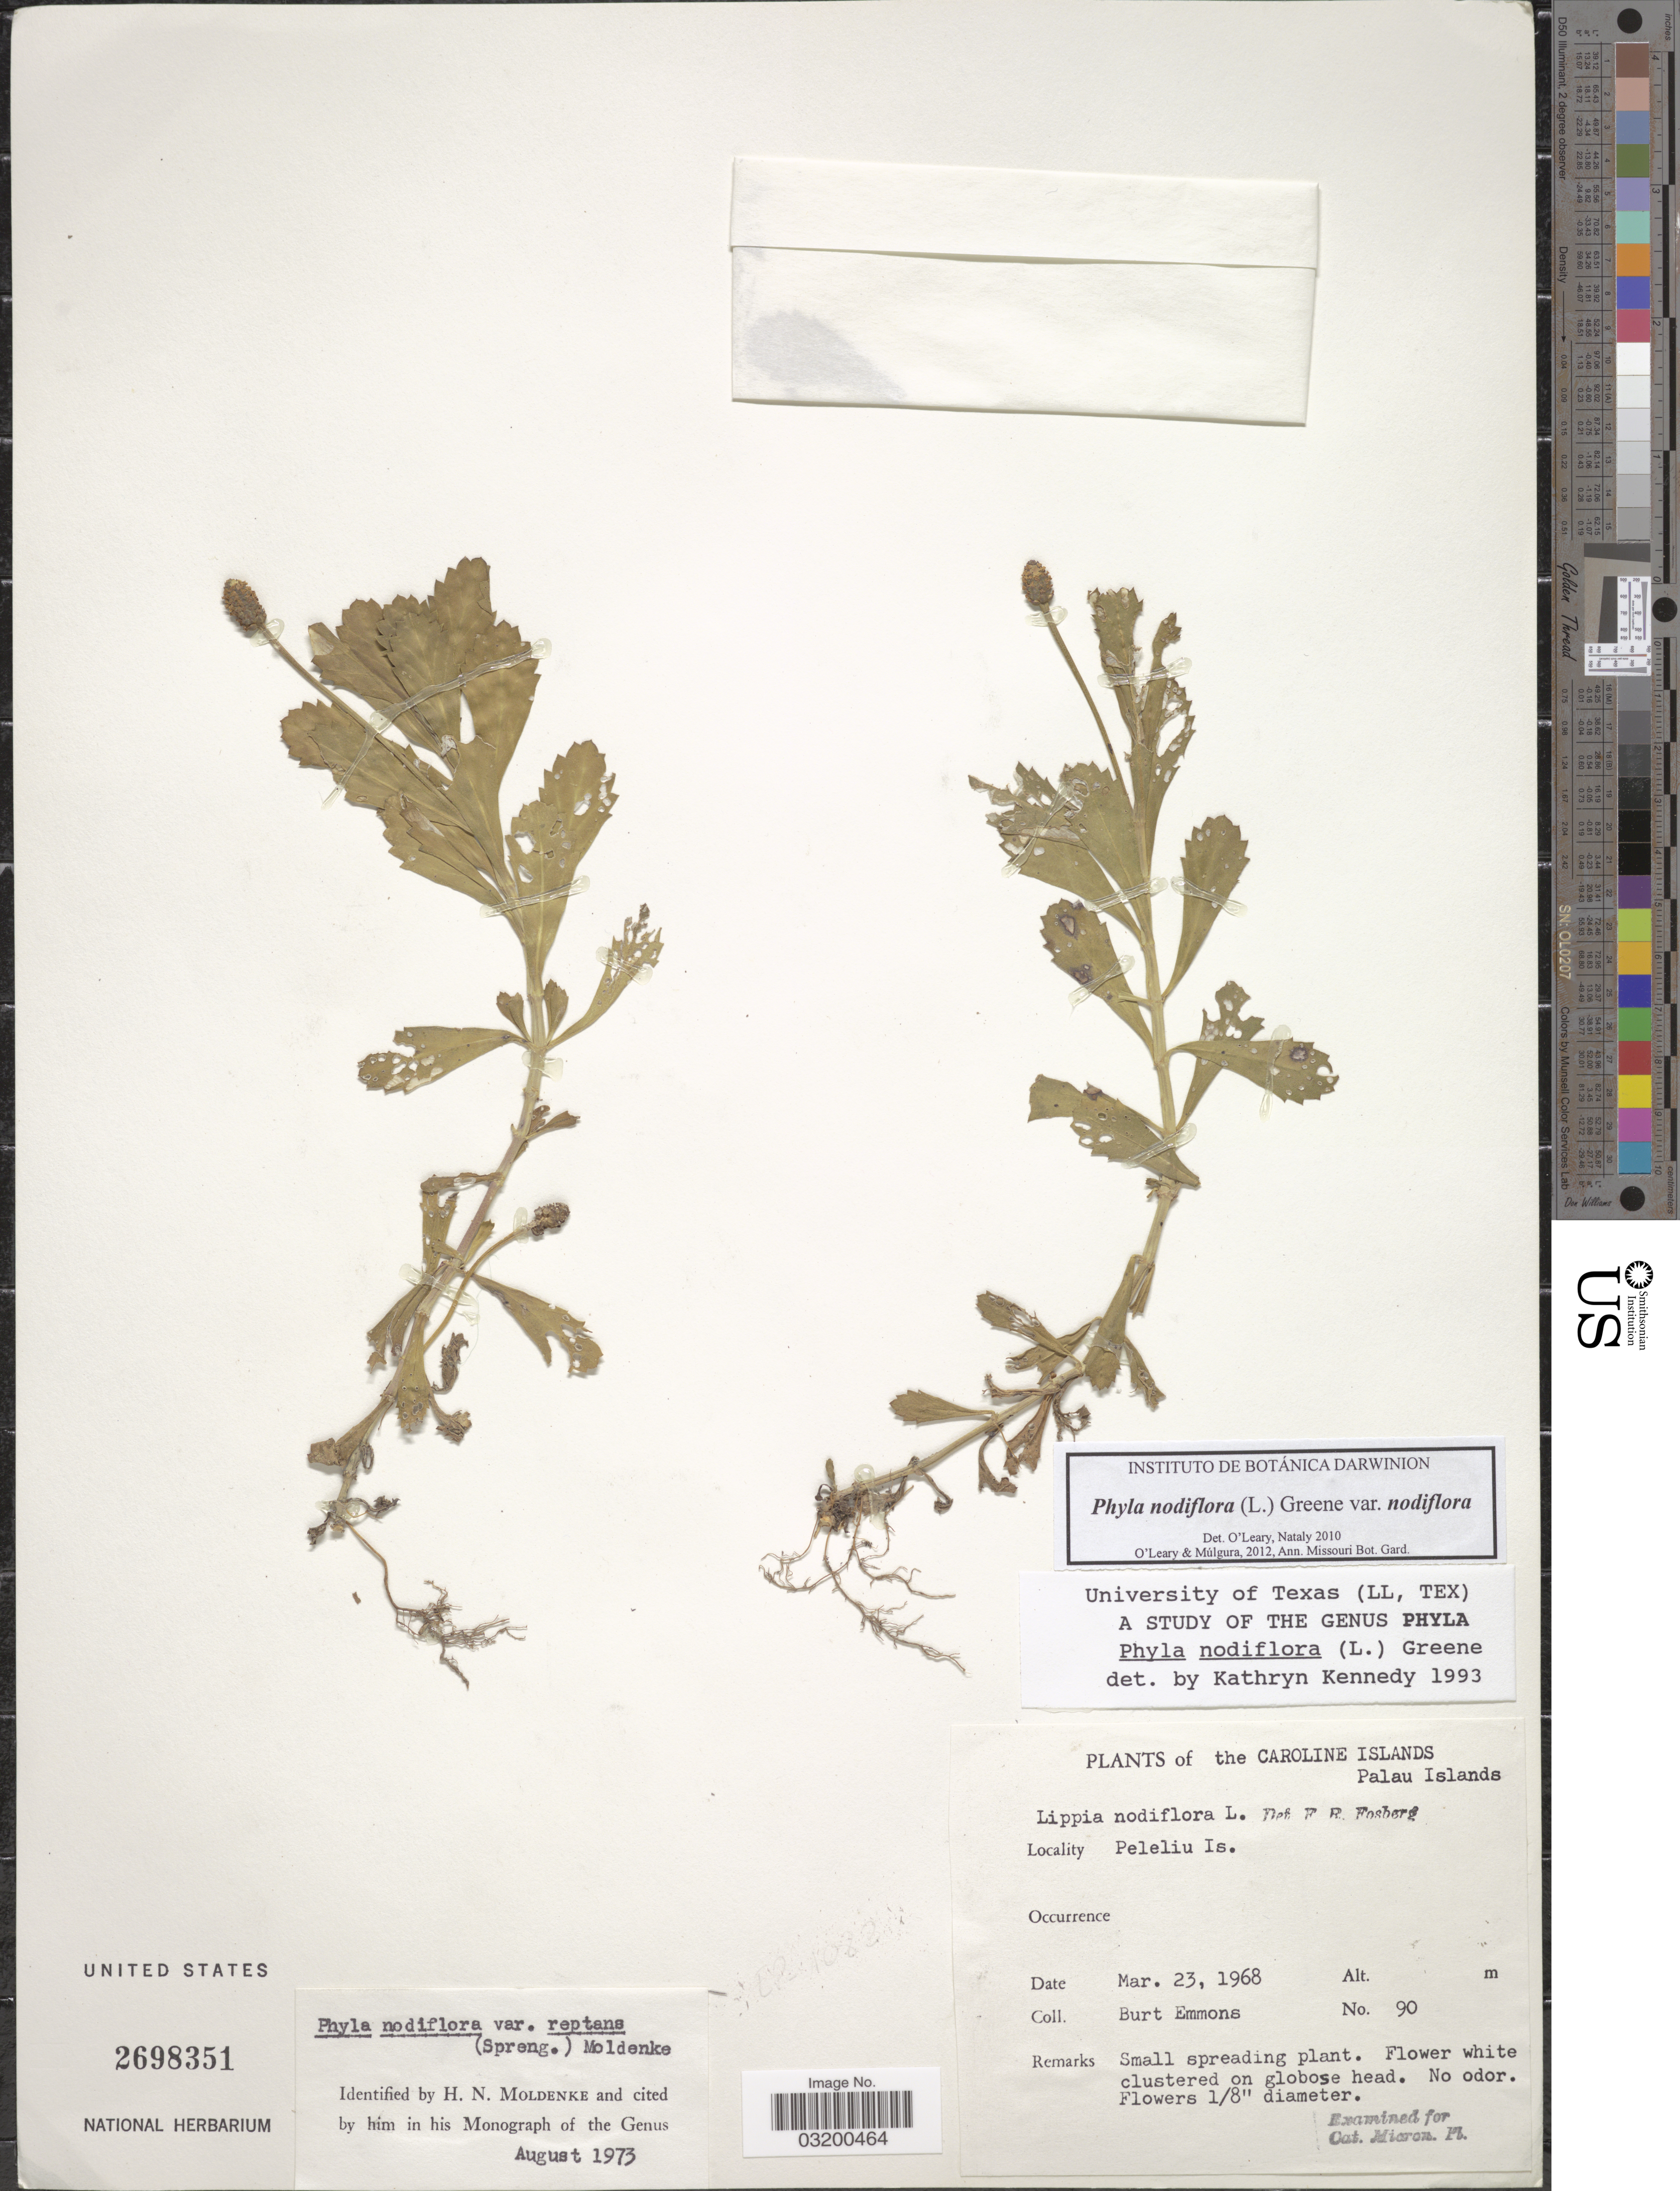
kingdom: Plantae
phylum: Tracheophyta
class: Magnoliopsida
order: Lamiales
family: Verbenaceae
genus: Phyla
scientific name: Phyla nodiflora var. nodiflora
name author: (L.) Greene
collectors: B. Emmons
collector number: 90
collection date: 1968-03-23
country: Palau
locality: The Caroline Islands. Palau Islands. Peleliu Is.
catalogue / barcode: US 2698351